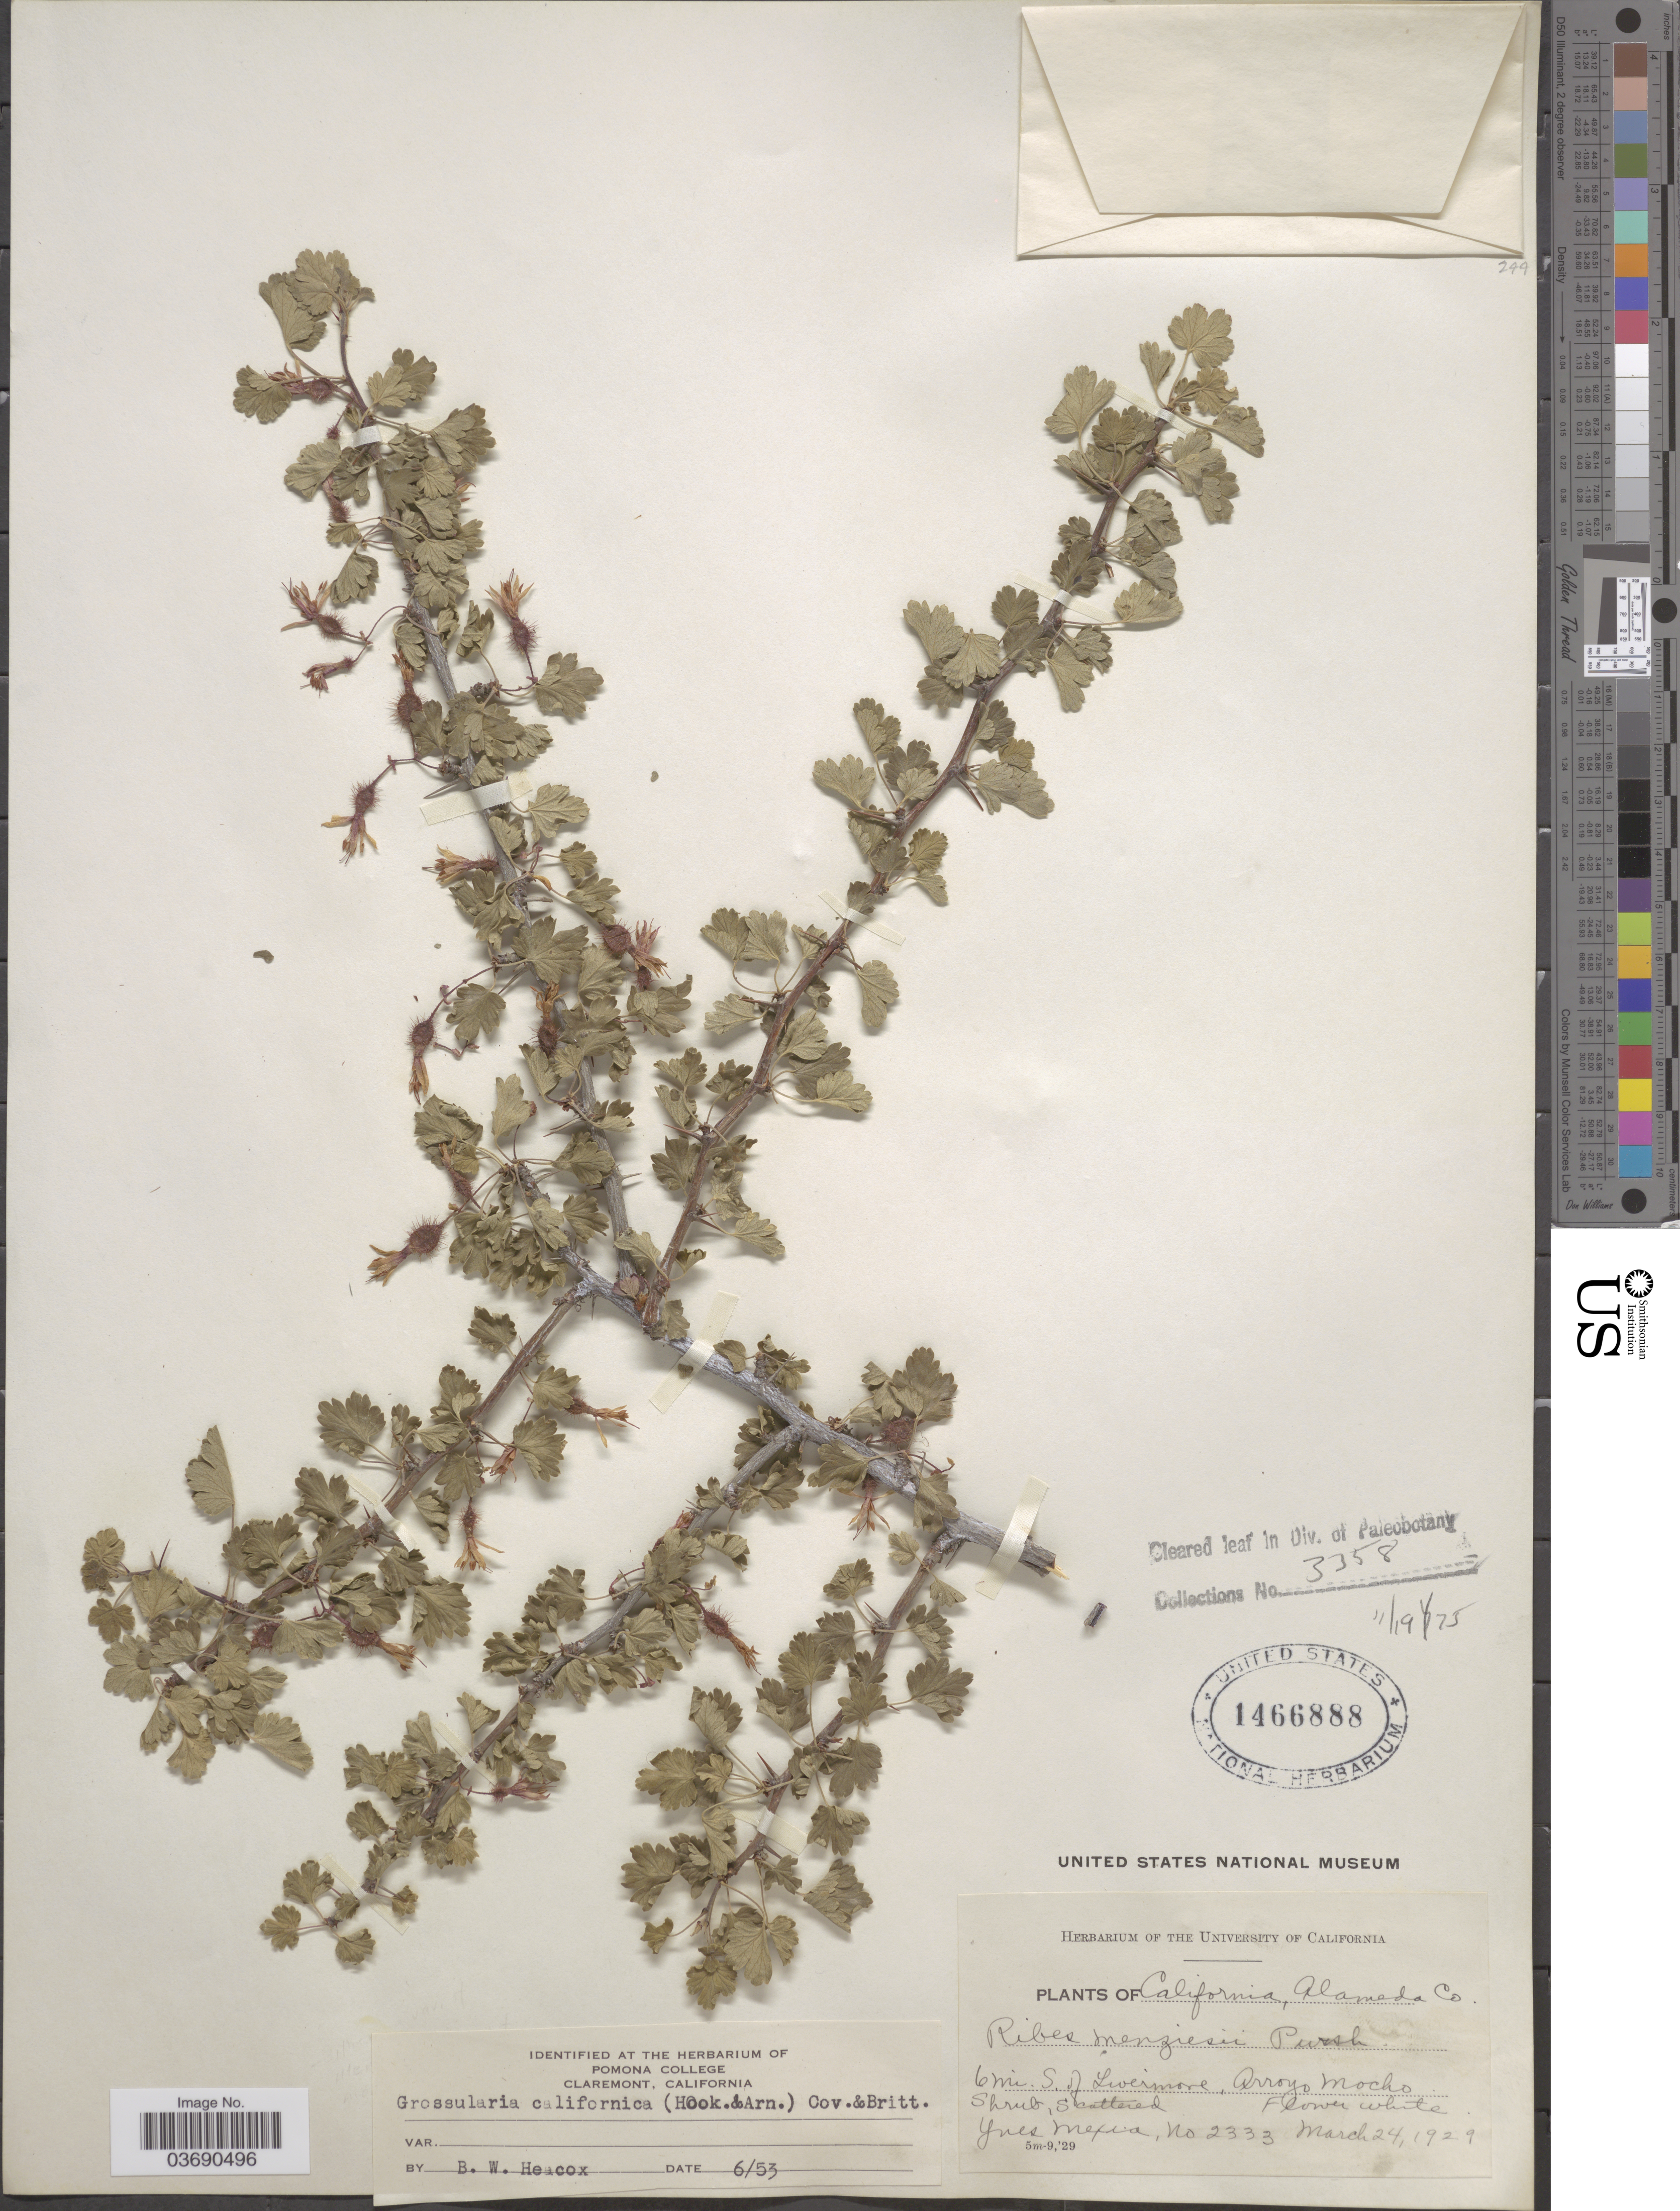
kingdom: Plantae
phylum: Tracheophyta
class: Magnoliopsida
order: Saxifragales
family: Grossulariaceae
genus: Ribes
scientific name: Ribes californicum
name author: Hook. & Arn.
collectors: Y. Mexia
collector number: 2333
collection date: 1929-03-24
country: United States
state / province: California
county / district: Alameda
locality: Alameda Co. 6 mi. S. of Livermore, Arroyo Mocho.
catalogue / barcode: US 1466888